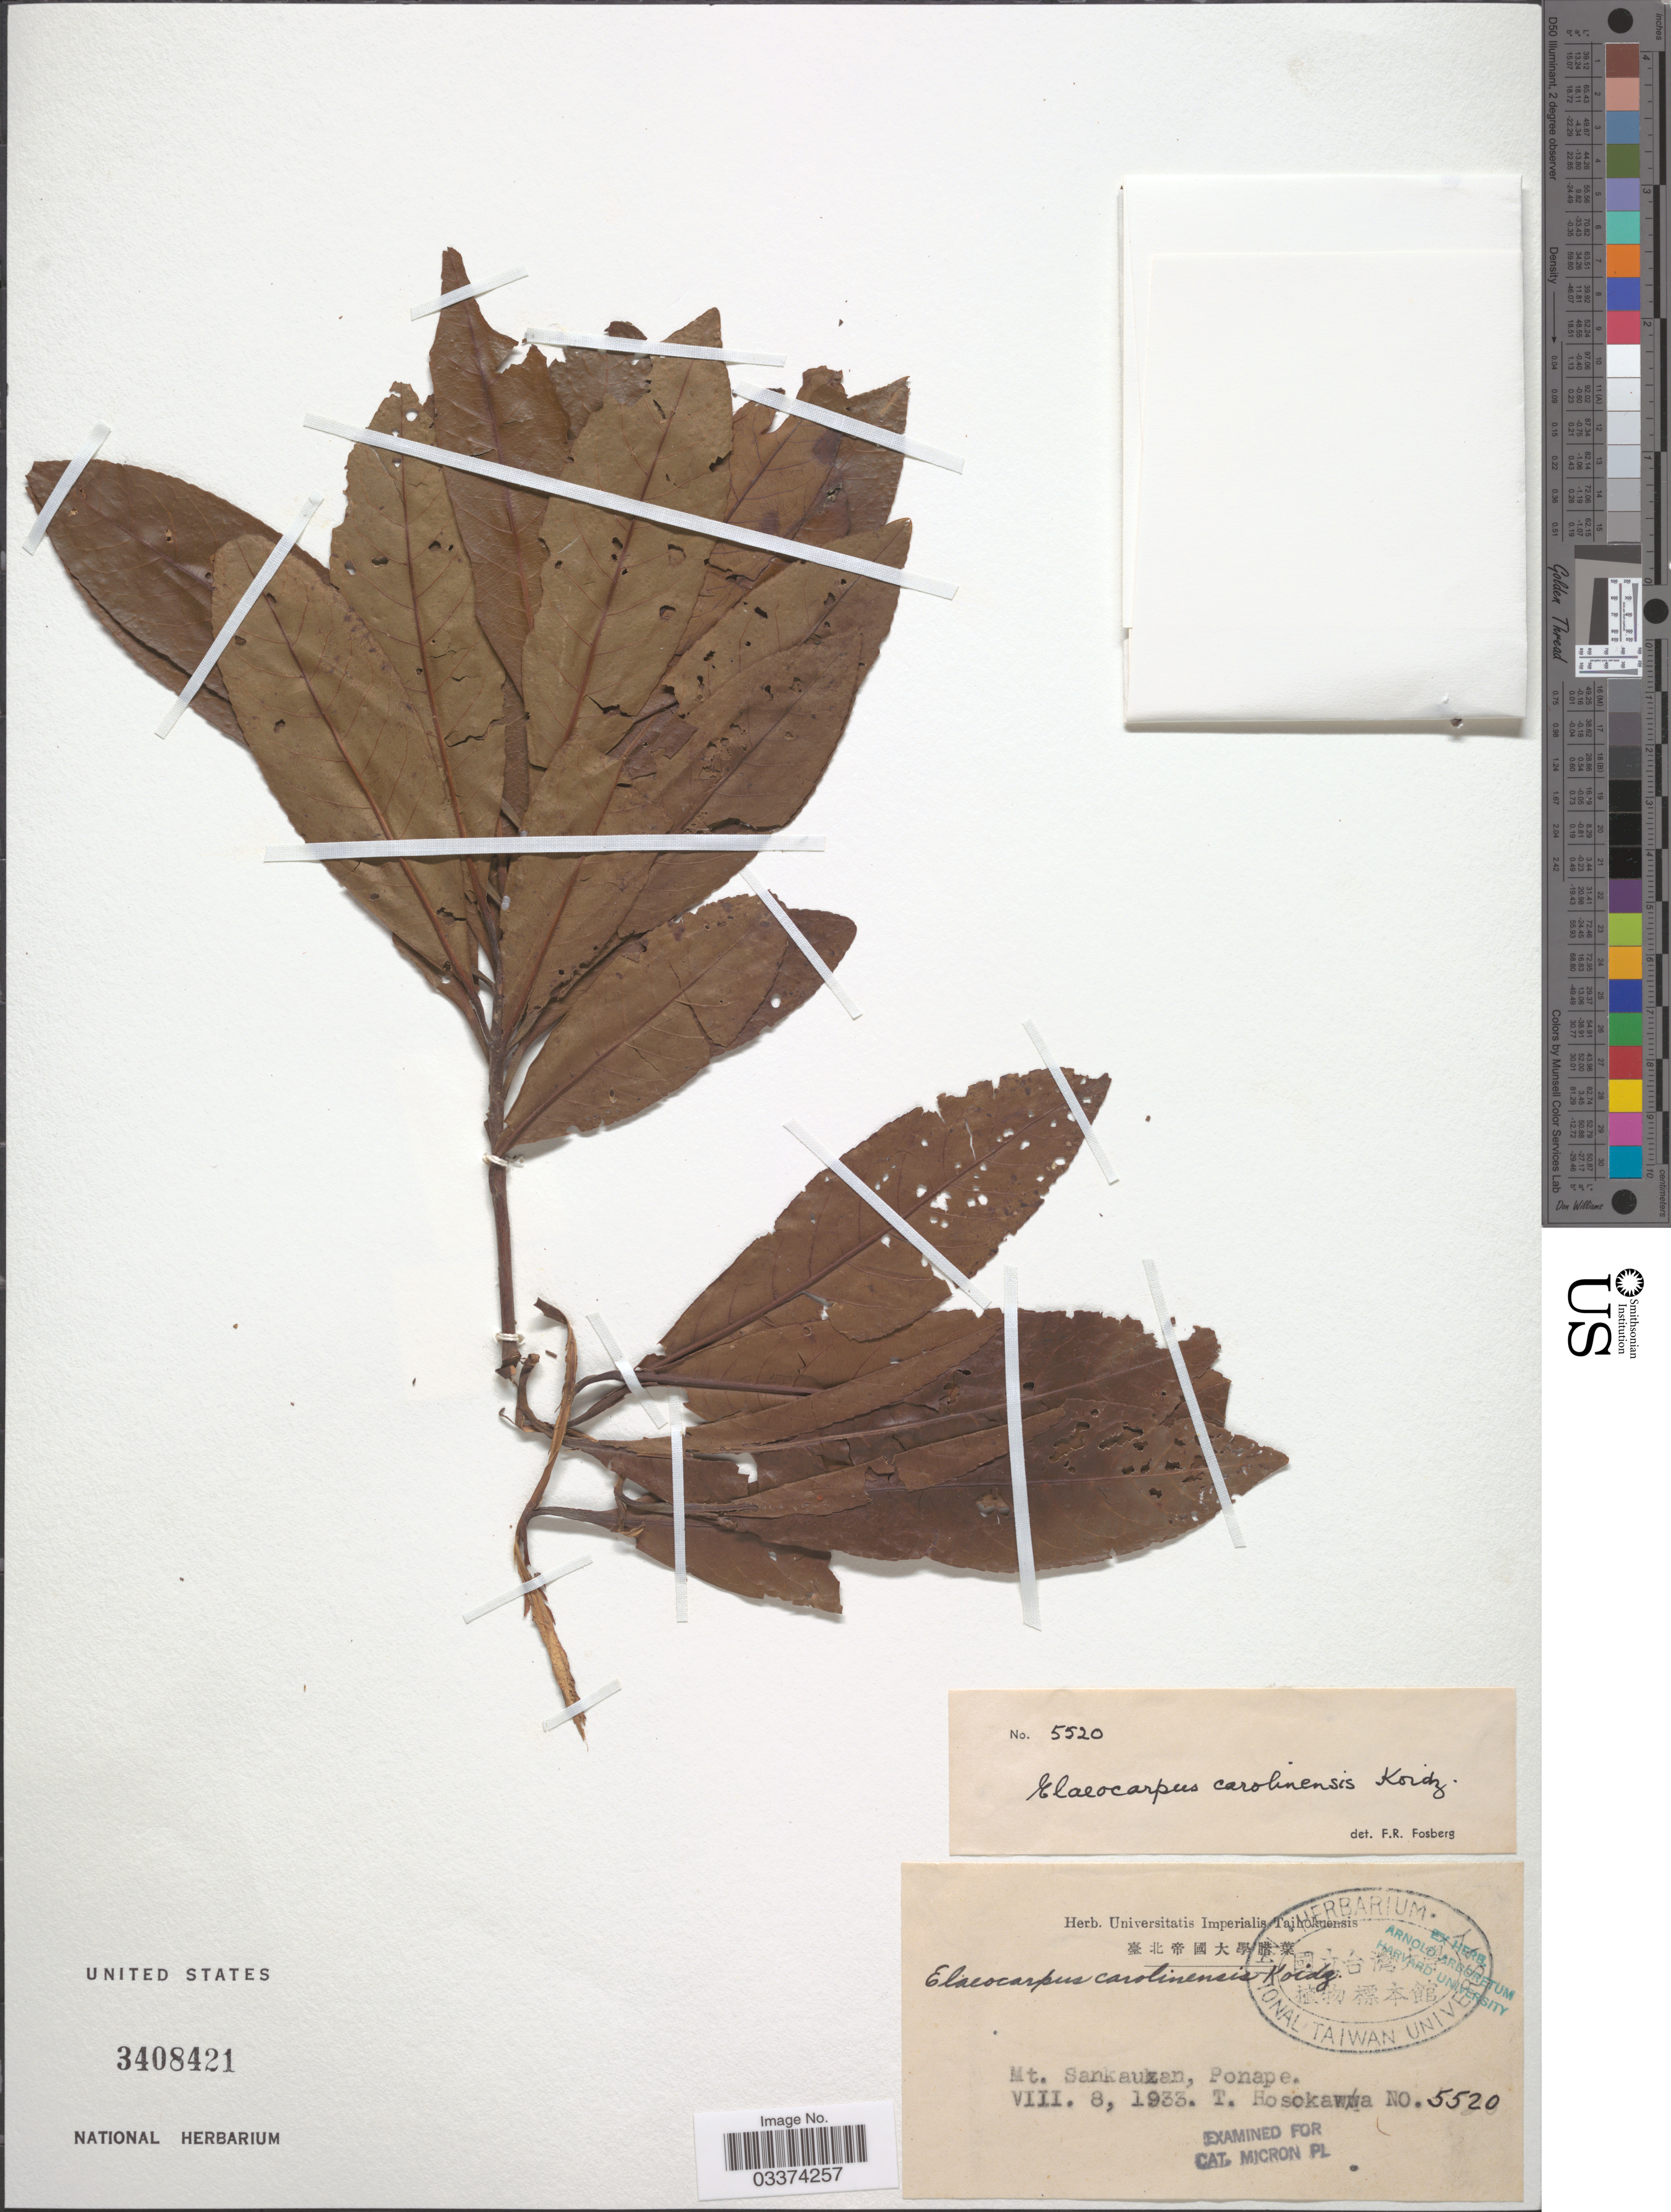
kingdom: Plantae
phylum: Tracheophyta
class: Magnoliopsida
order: Oxalidales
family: Elaeocarpaceae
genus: Elaeocarpus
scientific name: Elaeocarpus carolinensis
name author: Koidz.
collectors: T. Hosokawa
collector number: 5520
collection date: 1933-08-08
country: Micronesia, Federated States of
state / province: Pohnpei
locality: Mt. Sankauzan [interpreted], Ponape.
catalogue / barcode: US 3408421